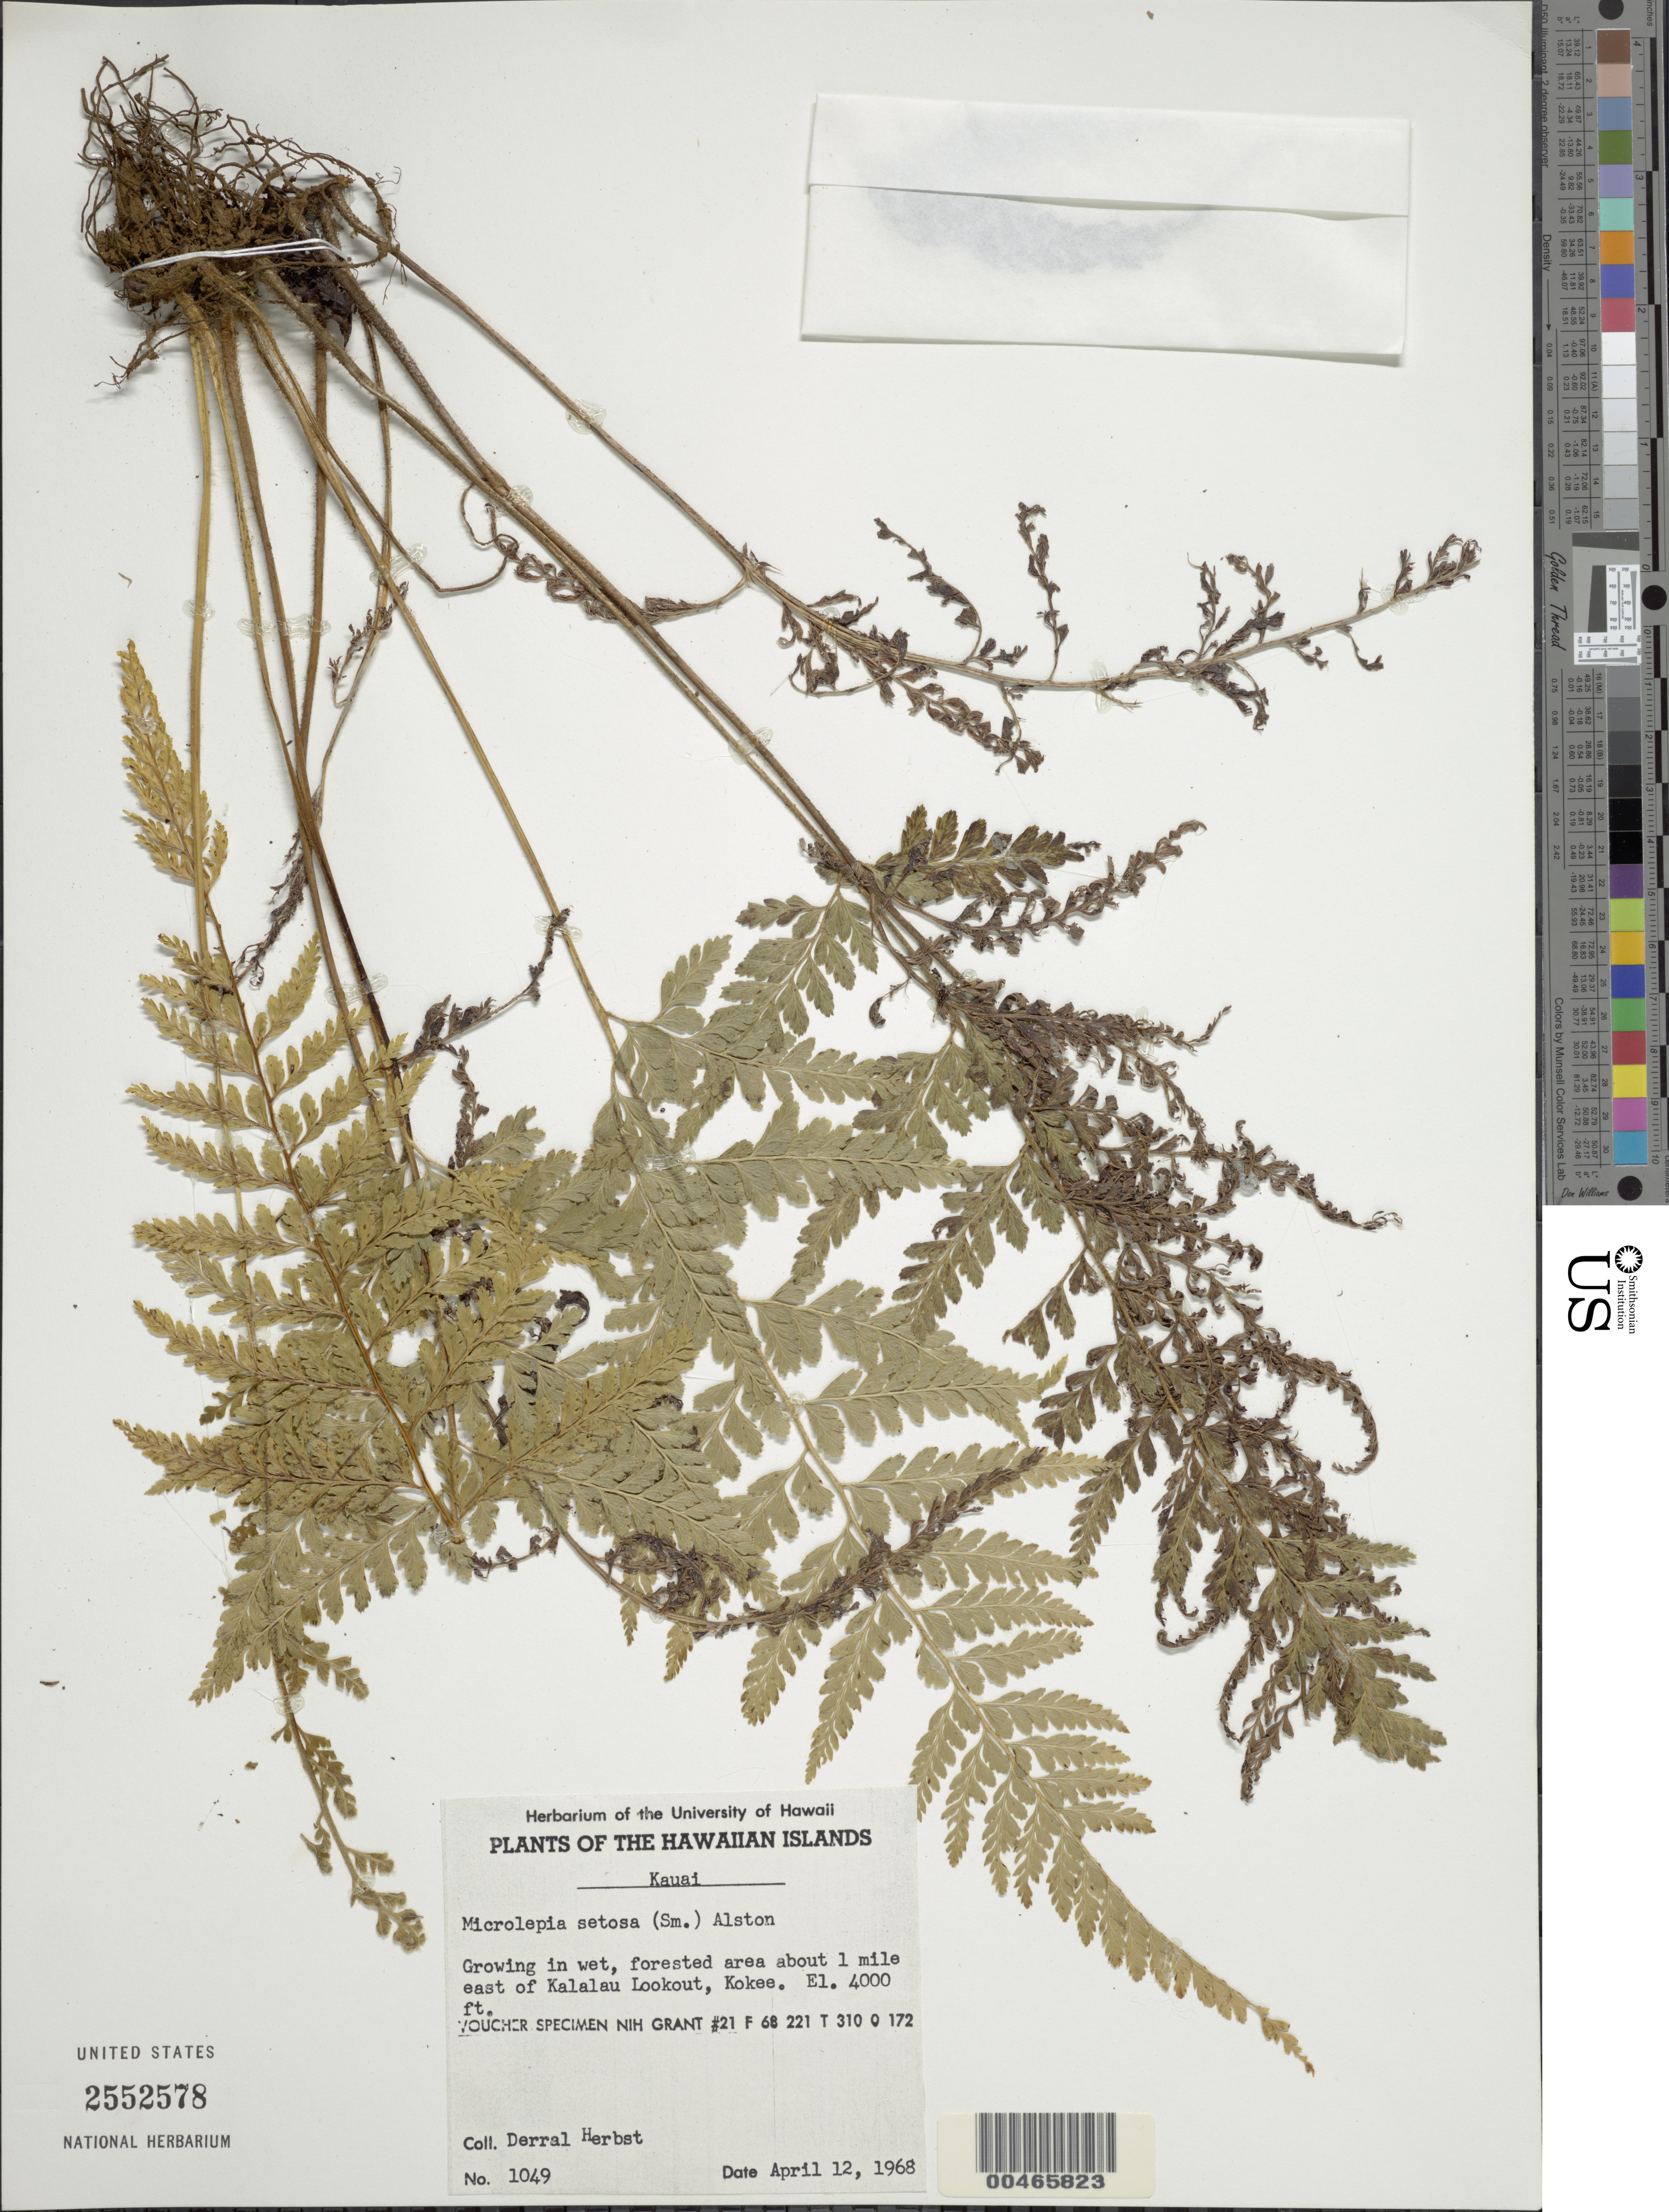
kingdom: Plantae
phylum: Tracheophyta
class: Polypodiopsida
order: Polypodiales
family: Dennstaedtiaceae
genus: Microlepia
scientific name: Microlepia speluncae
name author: (L.) T. Moore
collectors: D. R. Herbst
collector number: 1049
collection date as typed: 12 Apr 1968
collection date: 1968-04-12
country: United States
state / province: Hawaii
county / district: Kauai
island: Kaua'i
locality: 1 mi E of Kalalau Lookout, Kokee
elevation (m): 1219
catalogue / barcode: US 2552578